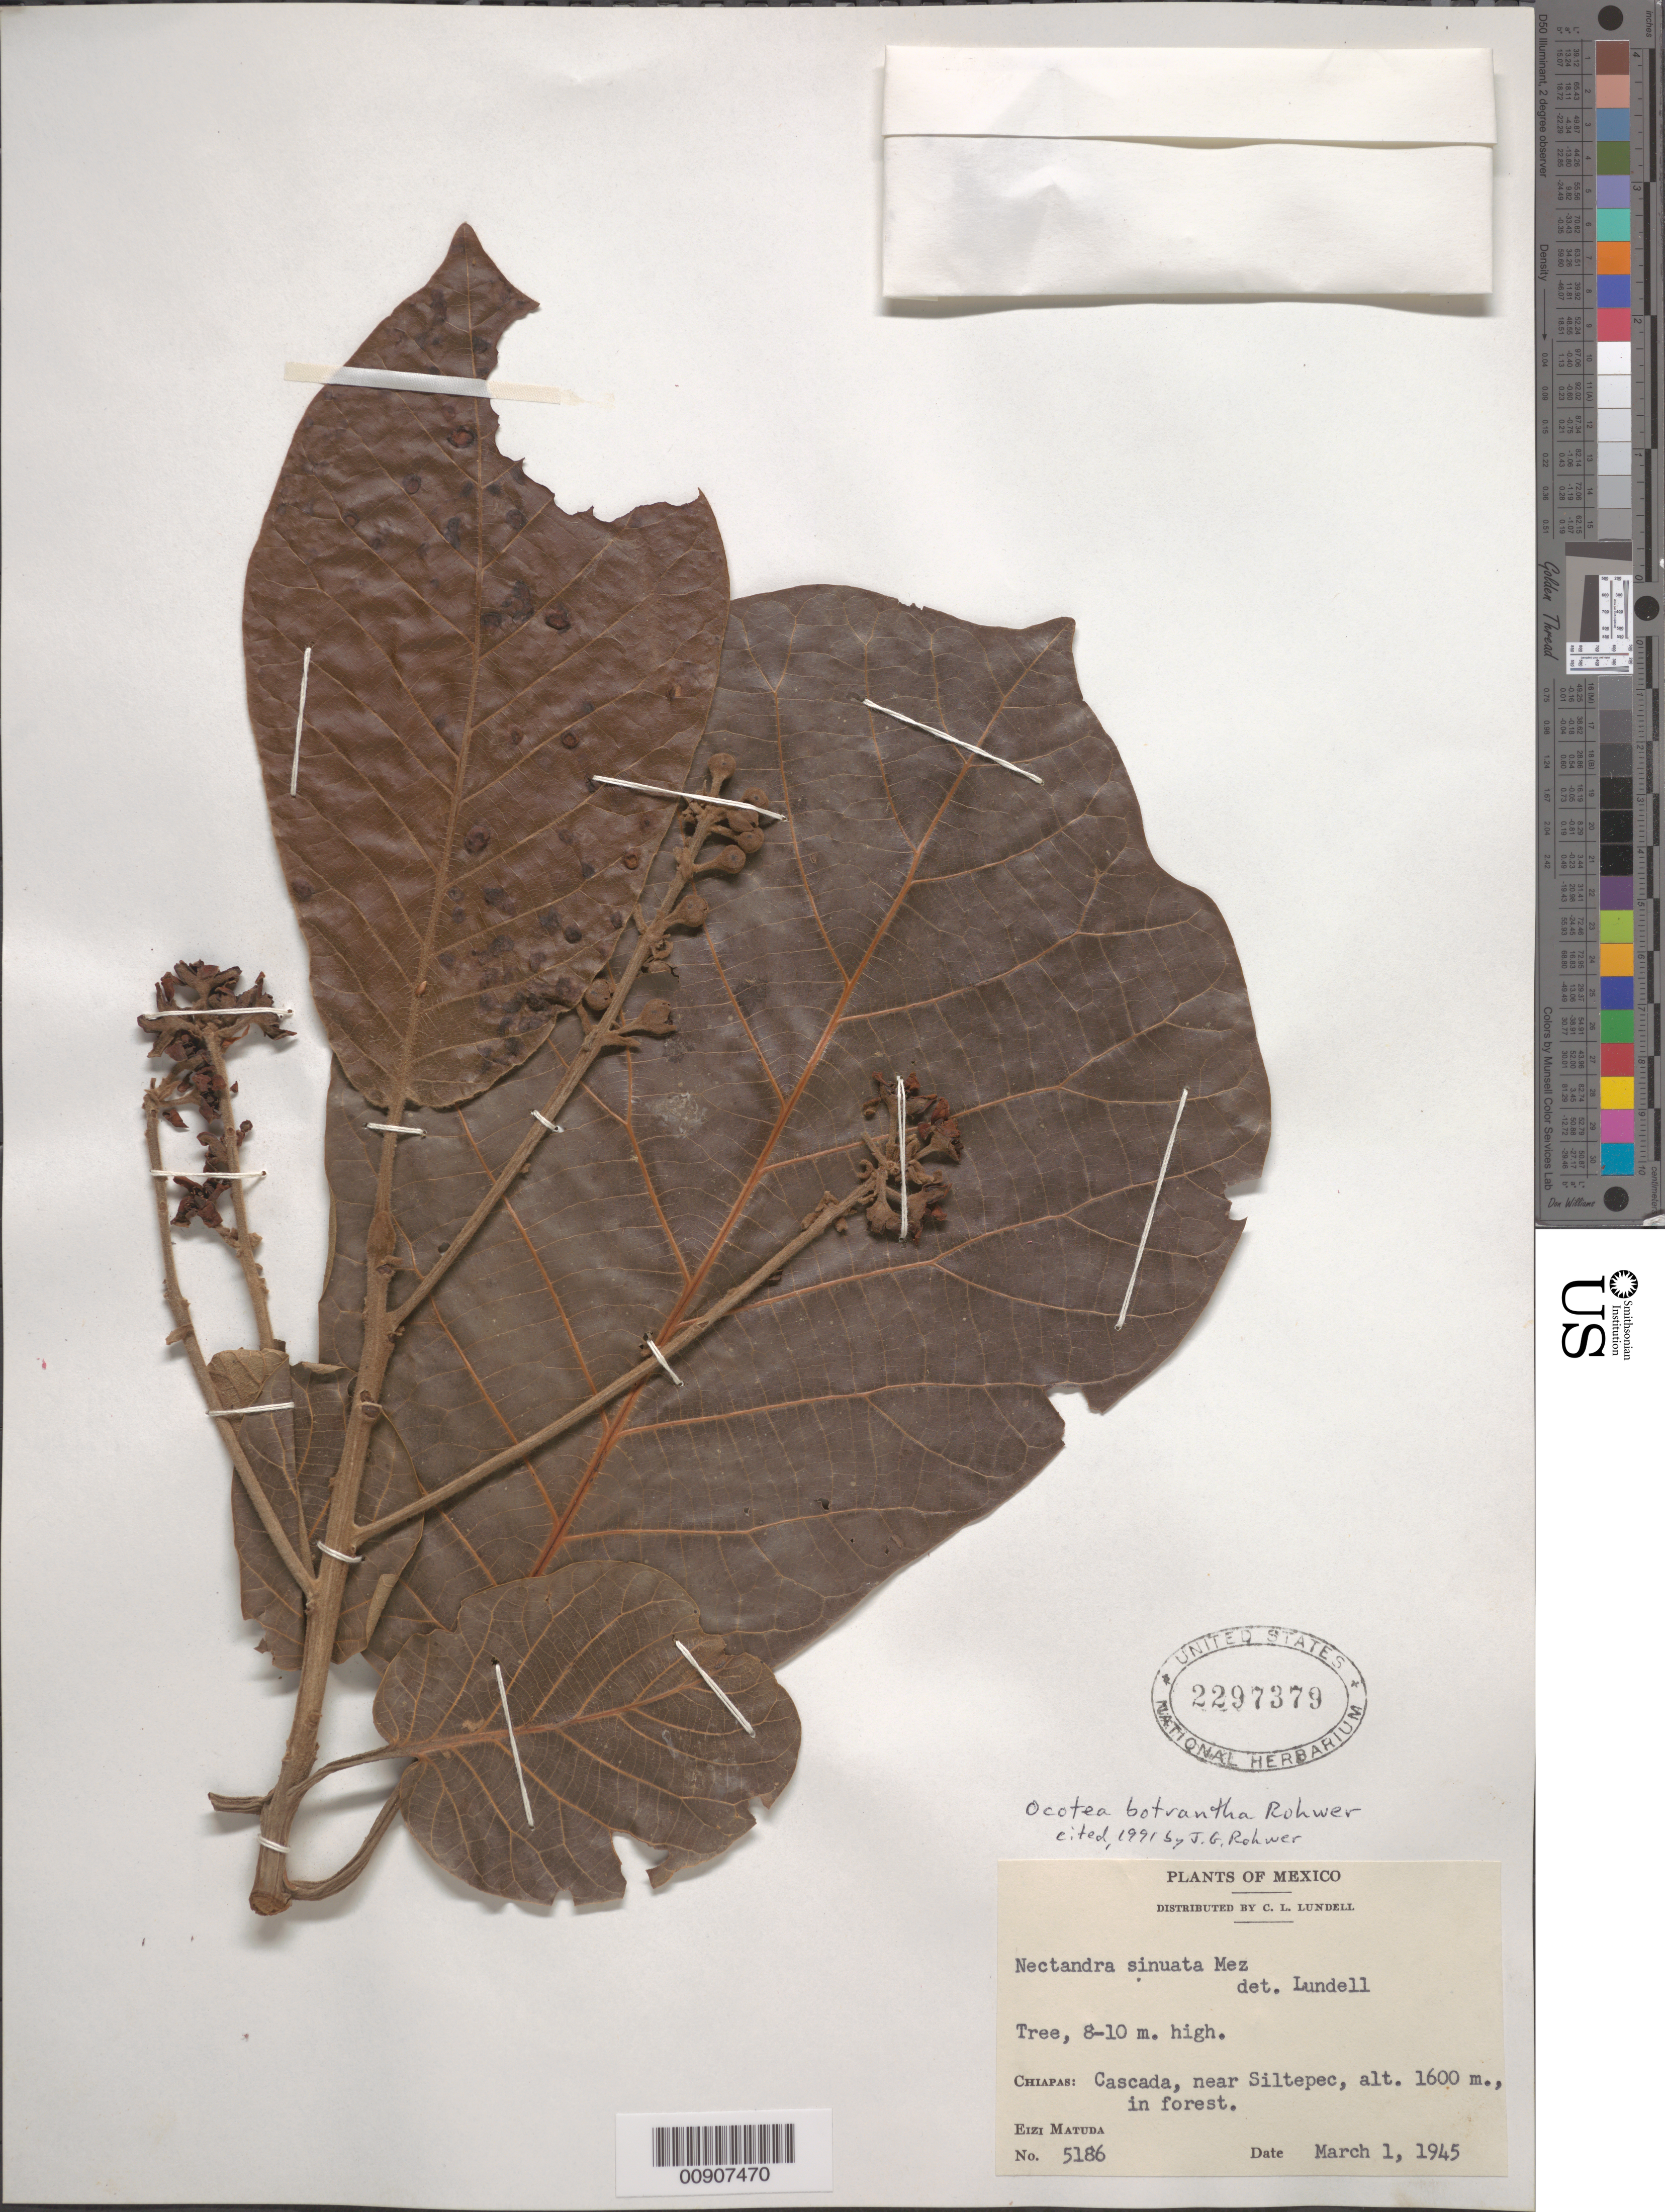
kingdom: Plantae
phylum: Tracheophyta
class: Magnoliopsida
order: Laurales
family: Lauraceae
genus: Ocotea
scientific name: Ocotea botrantha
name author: Rohwer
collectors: E. Matuda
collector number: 5186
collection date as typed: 01 Mar 1945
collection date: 1945-03-01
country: Mexico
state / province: Chiapas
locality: Chiapas: Cascada, near Siltepec.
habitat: In forest.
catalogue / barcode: US 2297379